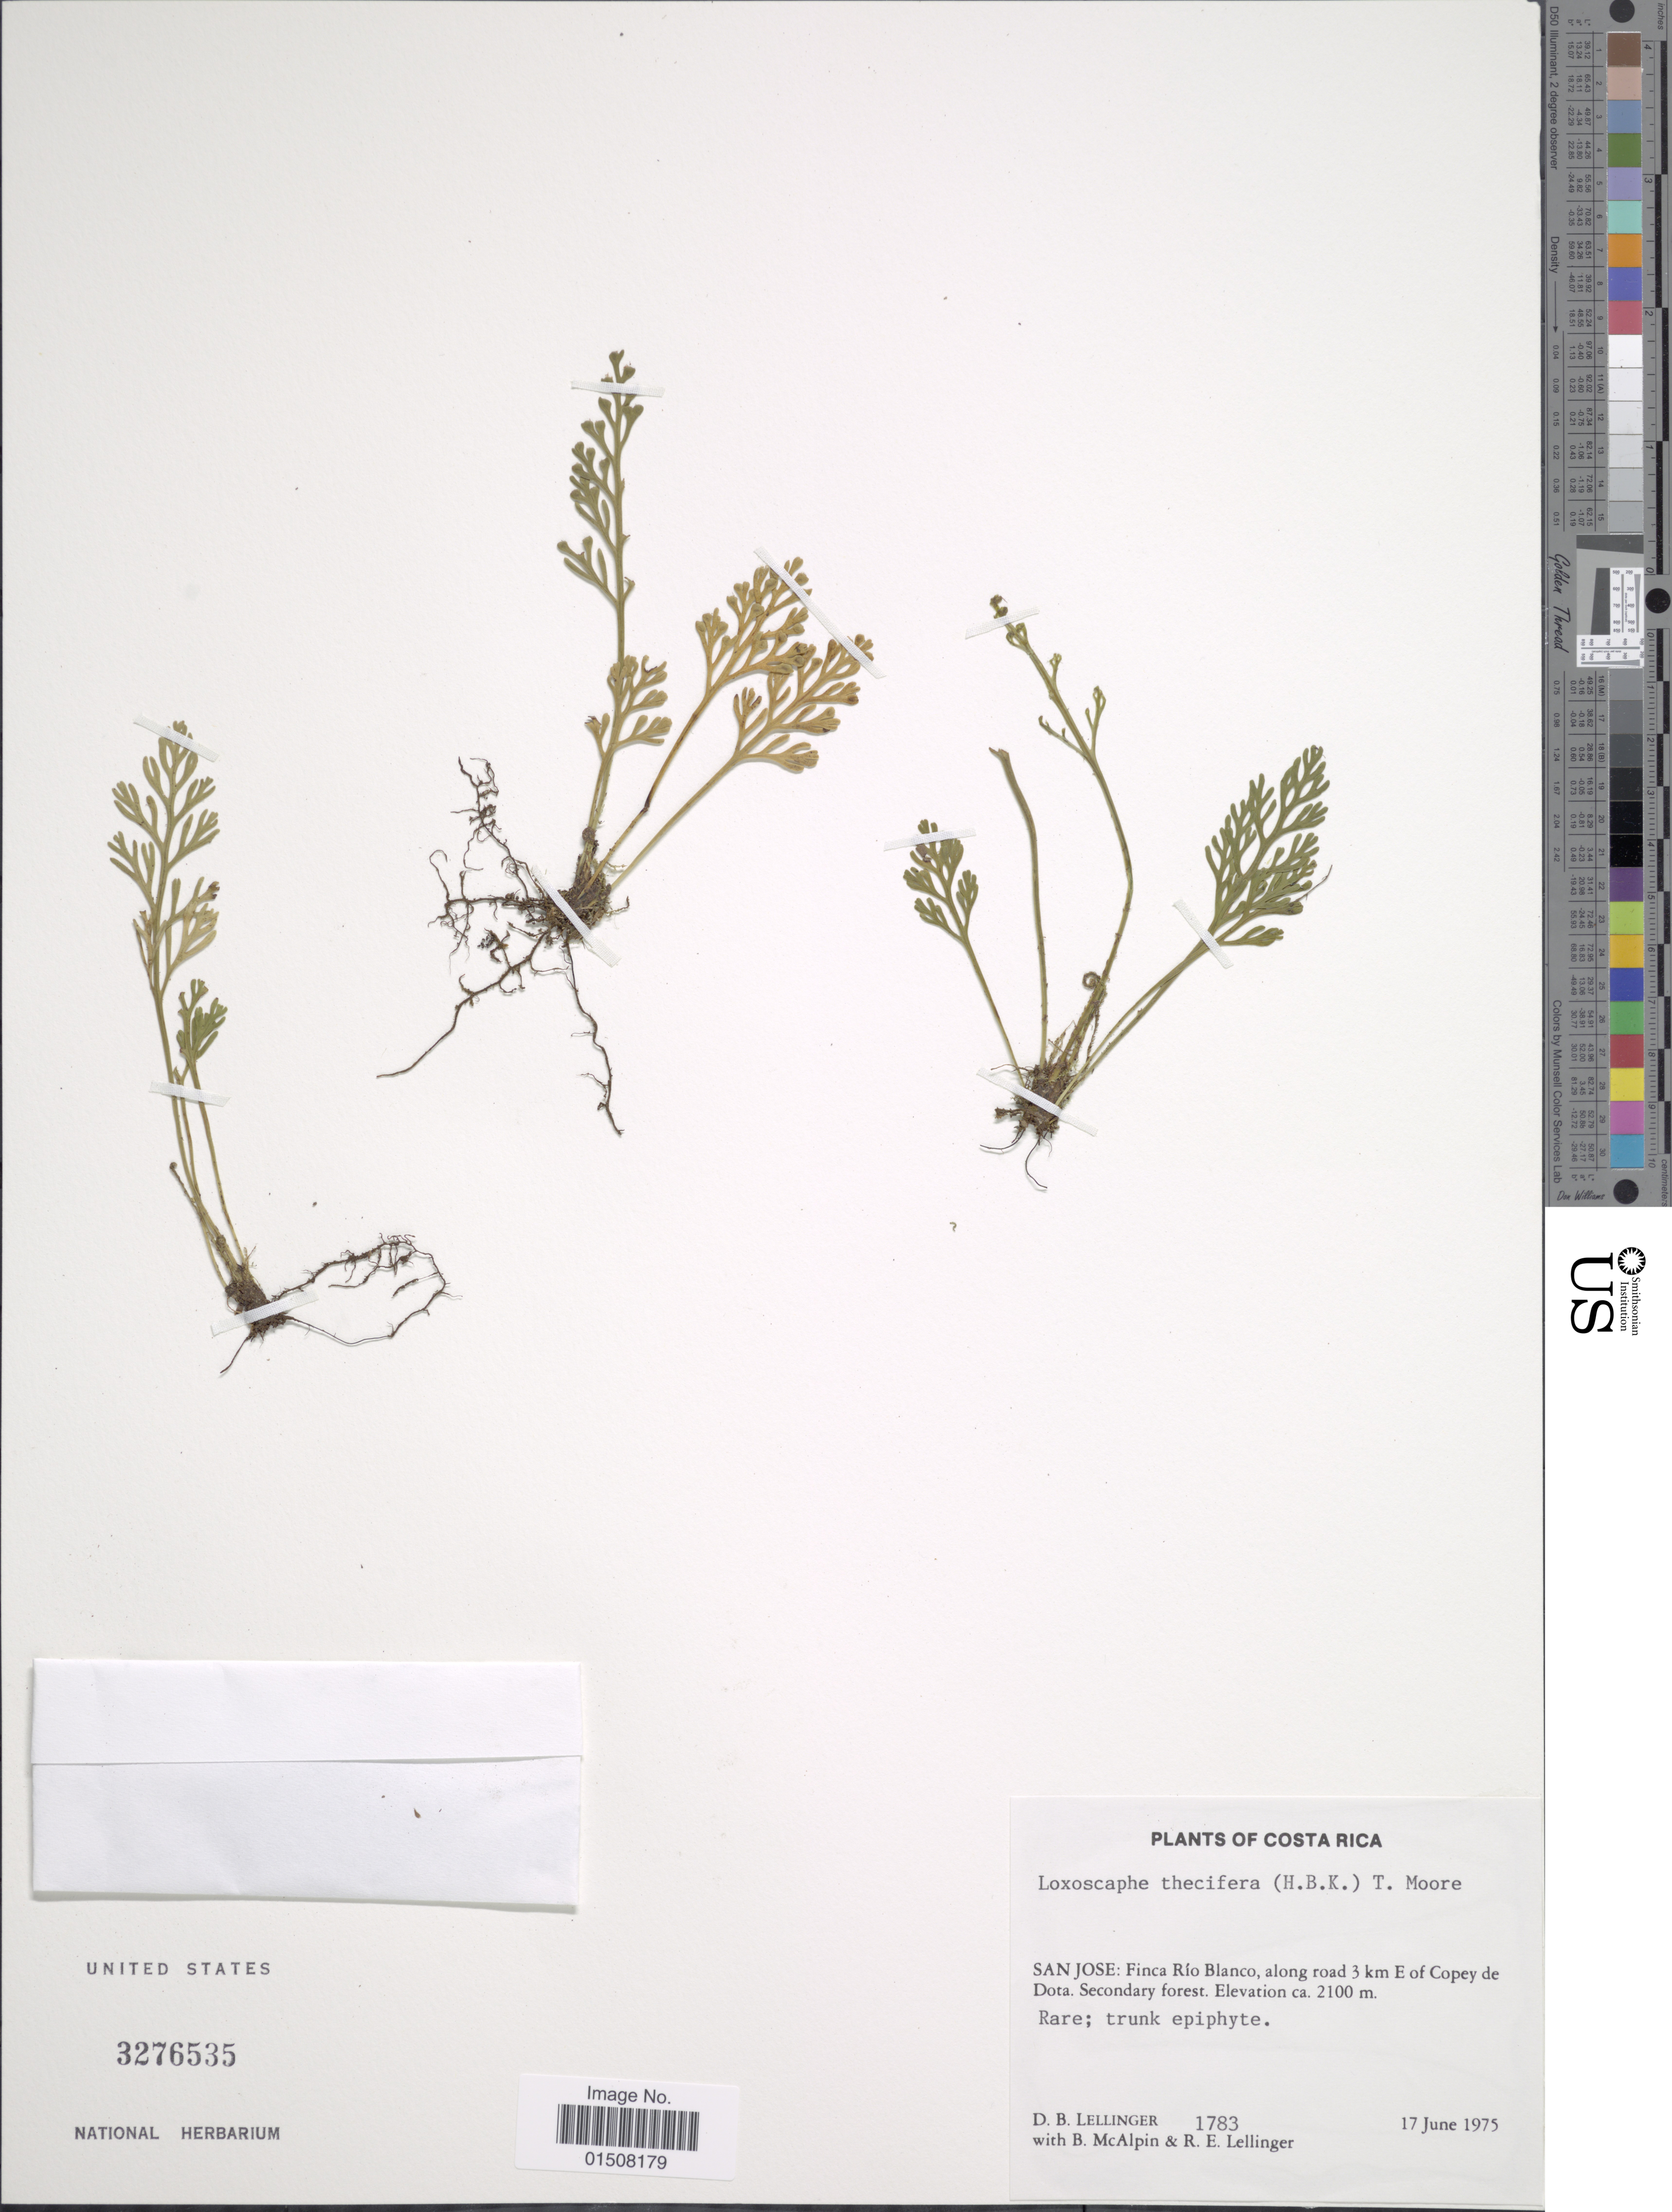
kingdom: Plantae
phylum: Tracheophyta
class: Polypodiopsida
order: Polypodiales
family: Aspleniaceae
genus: Asplenium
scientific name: Asplenium theciferum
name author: (Kunth) Mett.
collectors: D. B. Lellinger, B. McAlpin & R. E. Lellinger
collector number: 1783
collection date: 1975-06-17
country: Costa Rica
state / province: San José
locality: Finca Rio Blanco, along road 3 km E of Copey de Dota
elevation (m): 2100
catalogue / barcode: US 3276535